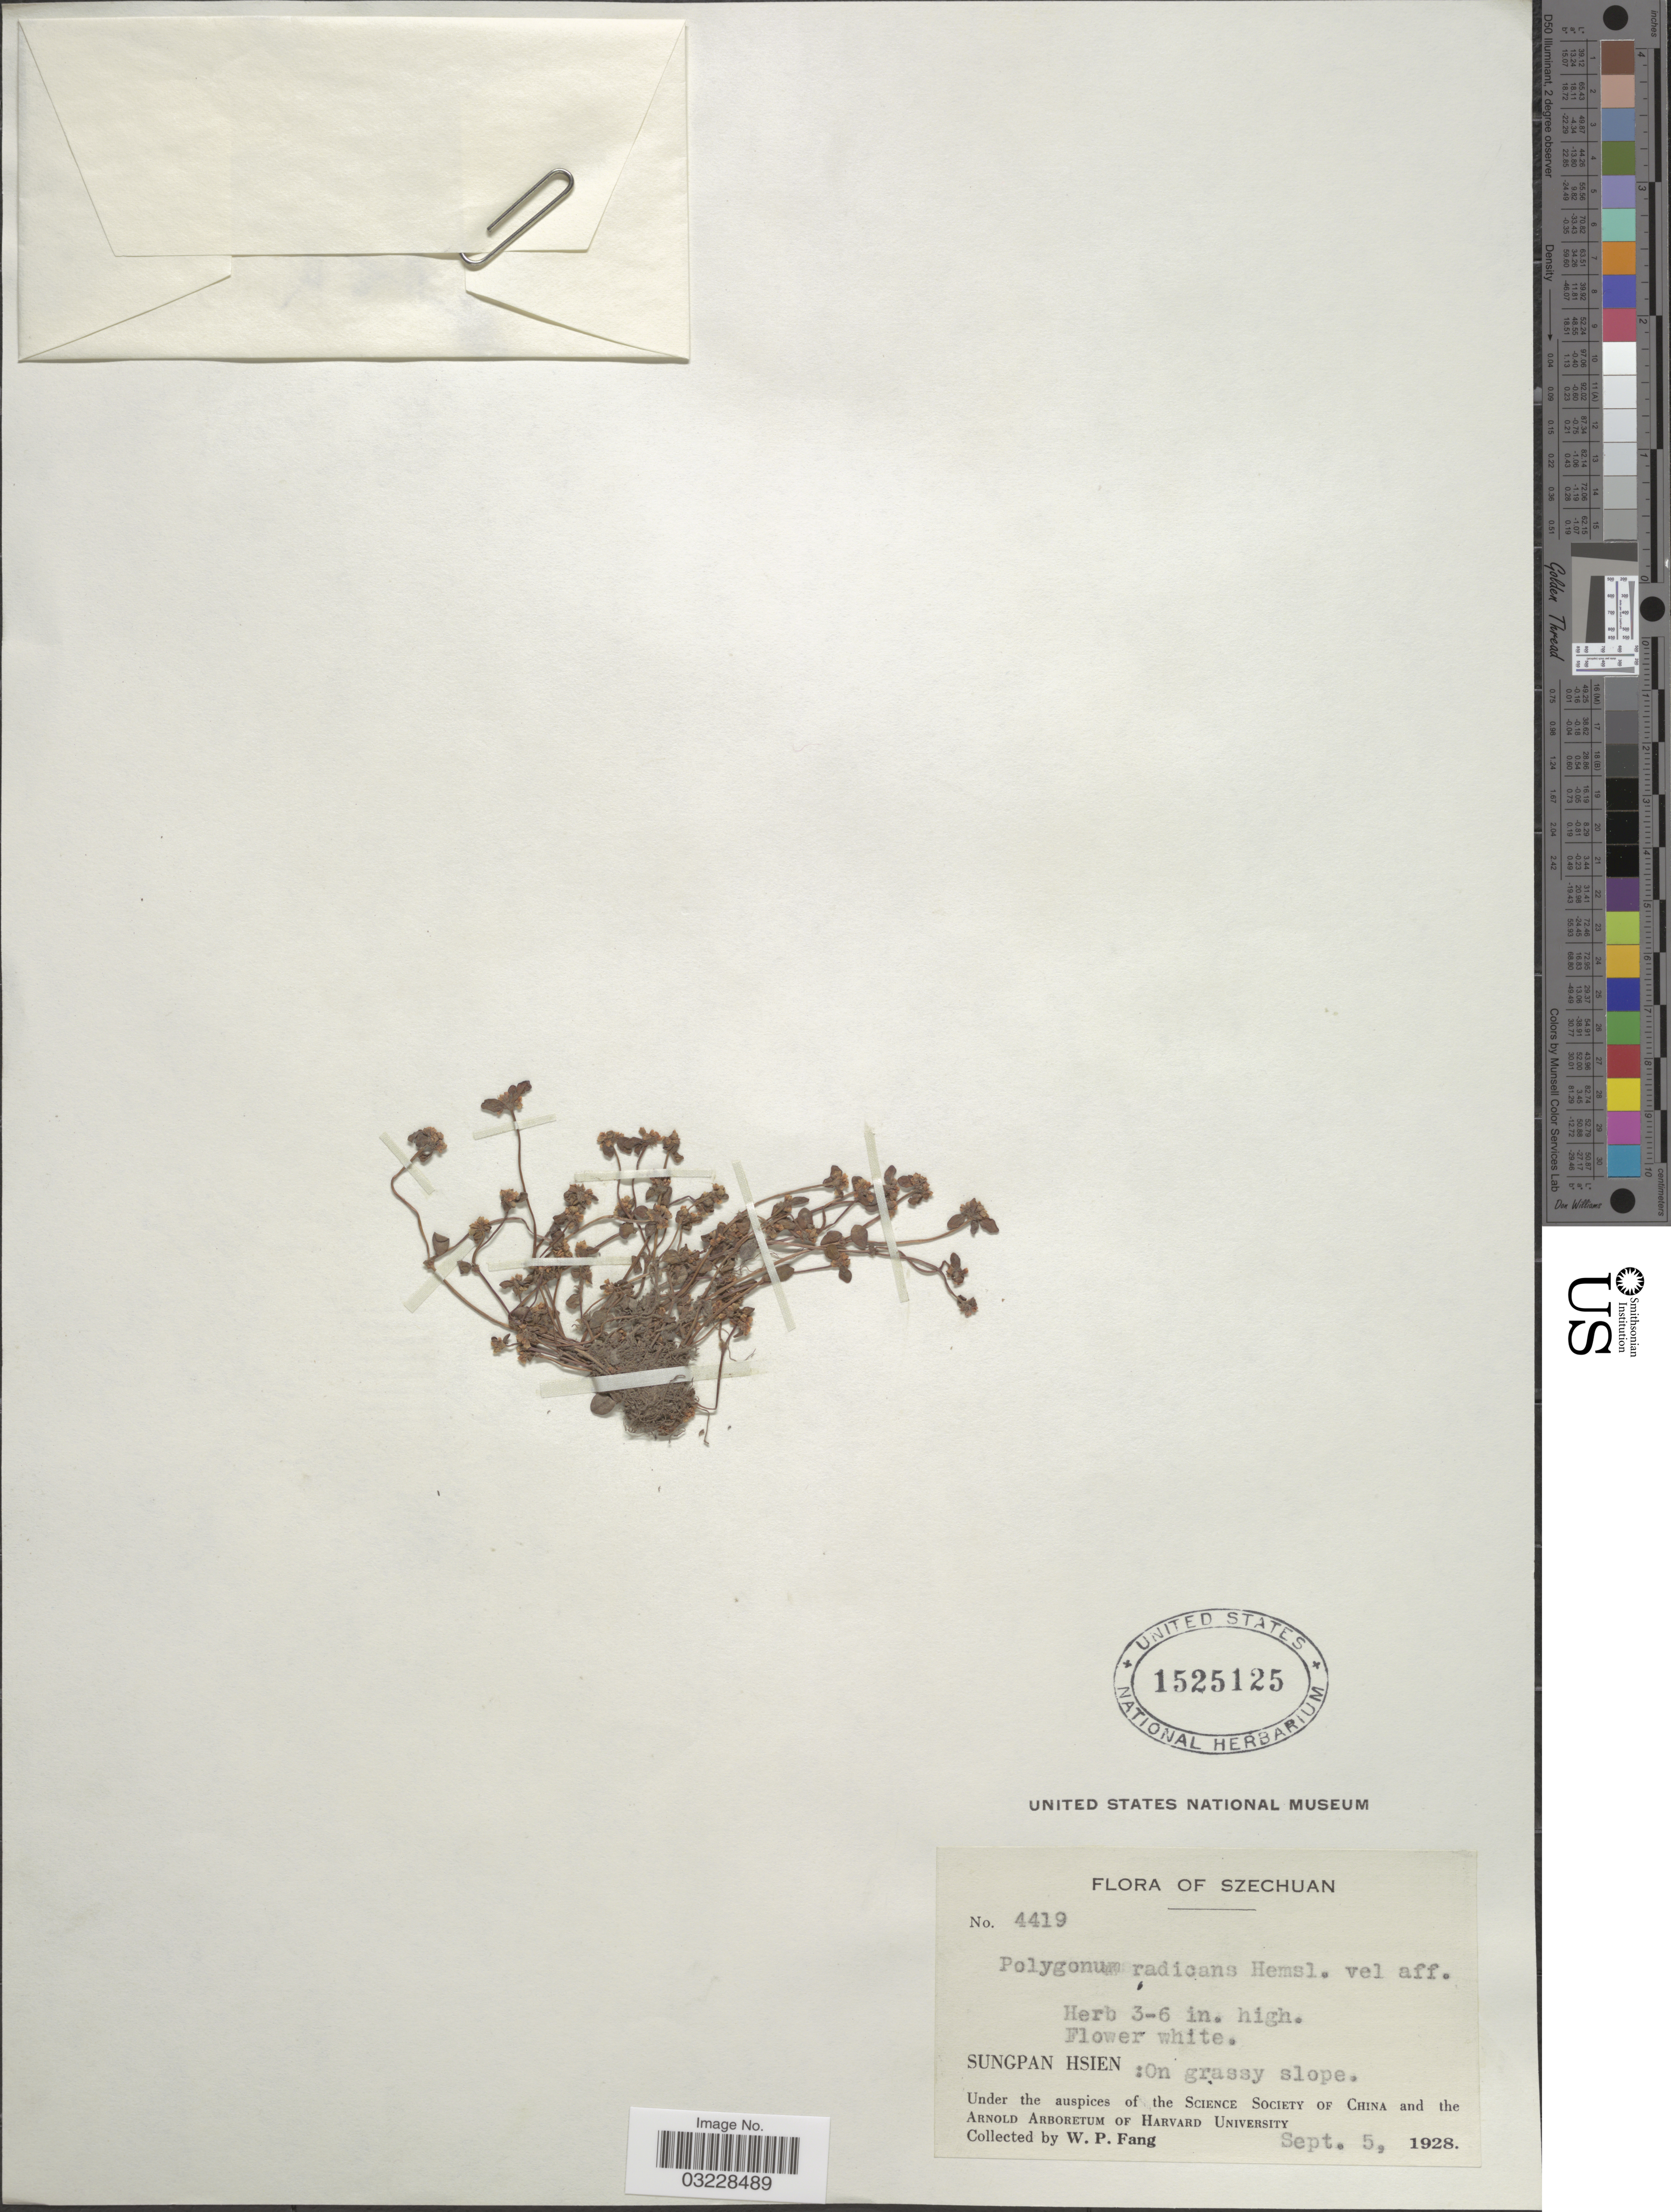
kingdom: Plantae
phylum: Tracheophyta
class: Magnoliopsida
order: Caryophyllales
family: Polygonaceae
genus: Koenigia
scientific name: Koenigia islandica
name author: L.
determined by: Strong, Mark T., (BOT), Smithsonian Institution - National Museum of Natural History (UNITED STATES)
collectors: W. P. Fang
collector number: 4419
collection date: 1928-09-05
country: China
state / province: Sichuan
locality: Szechuan. Sungpan Hsien: On grassy slope.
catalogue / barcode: US 1525125